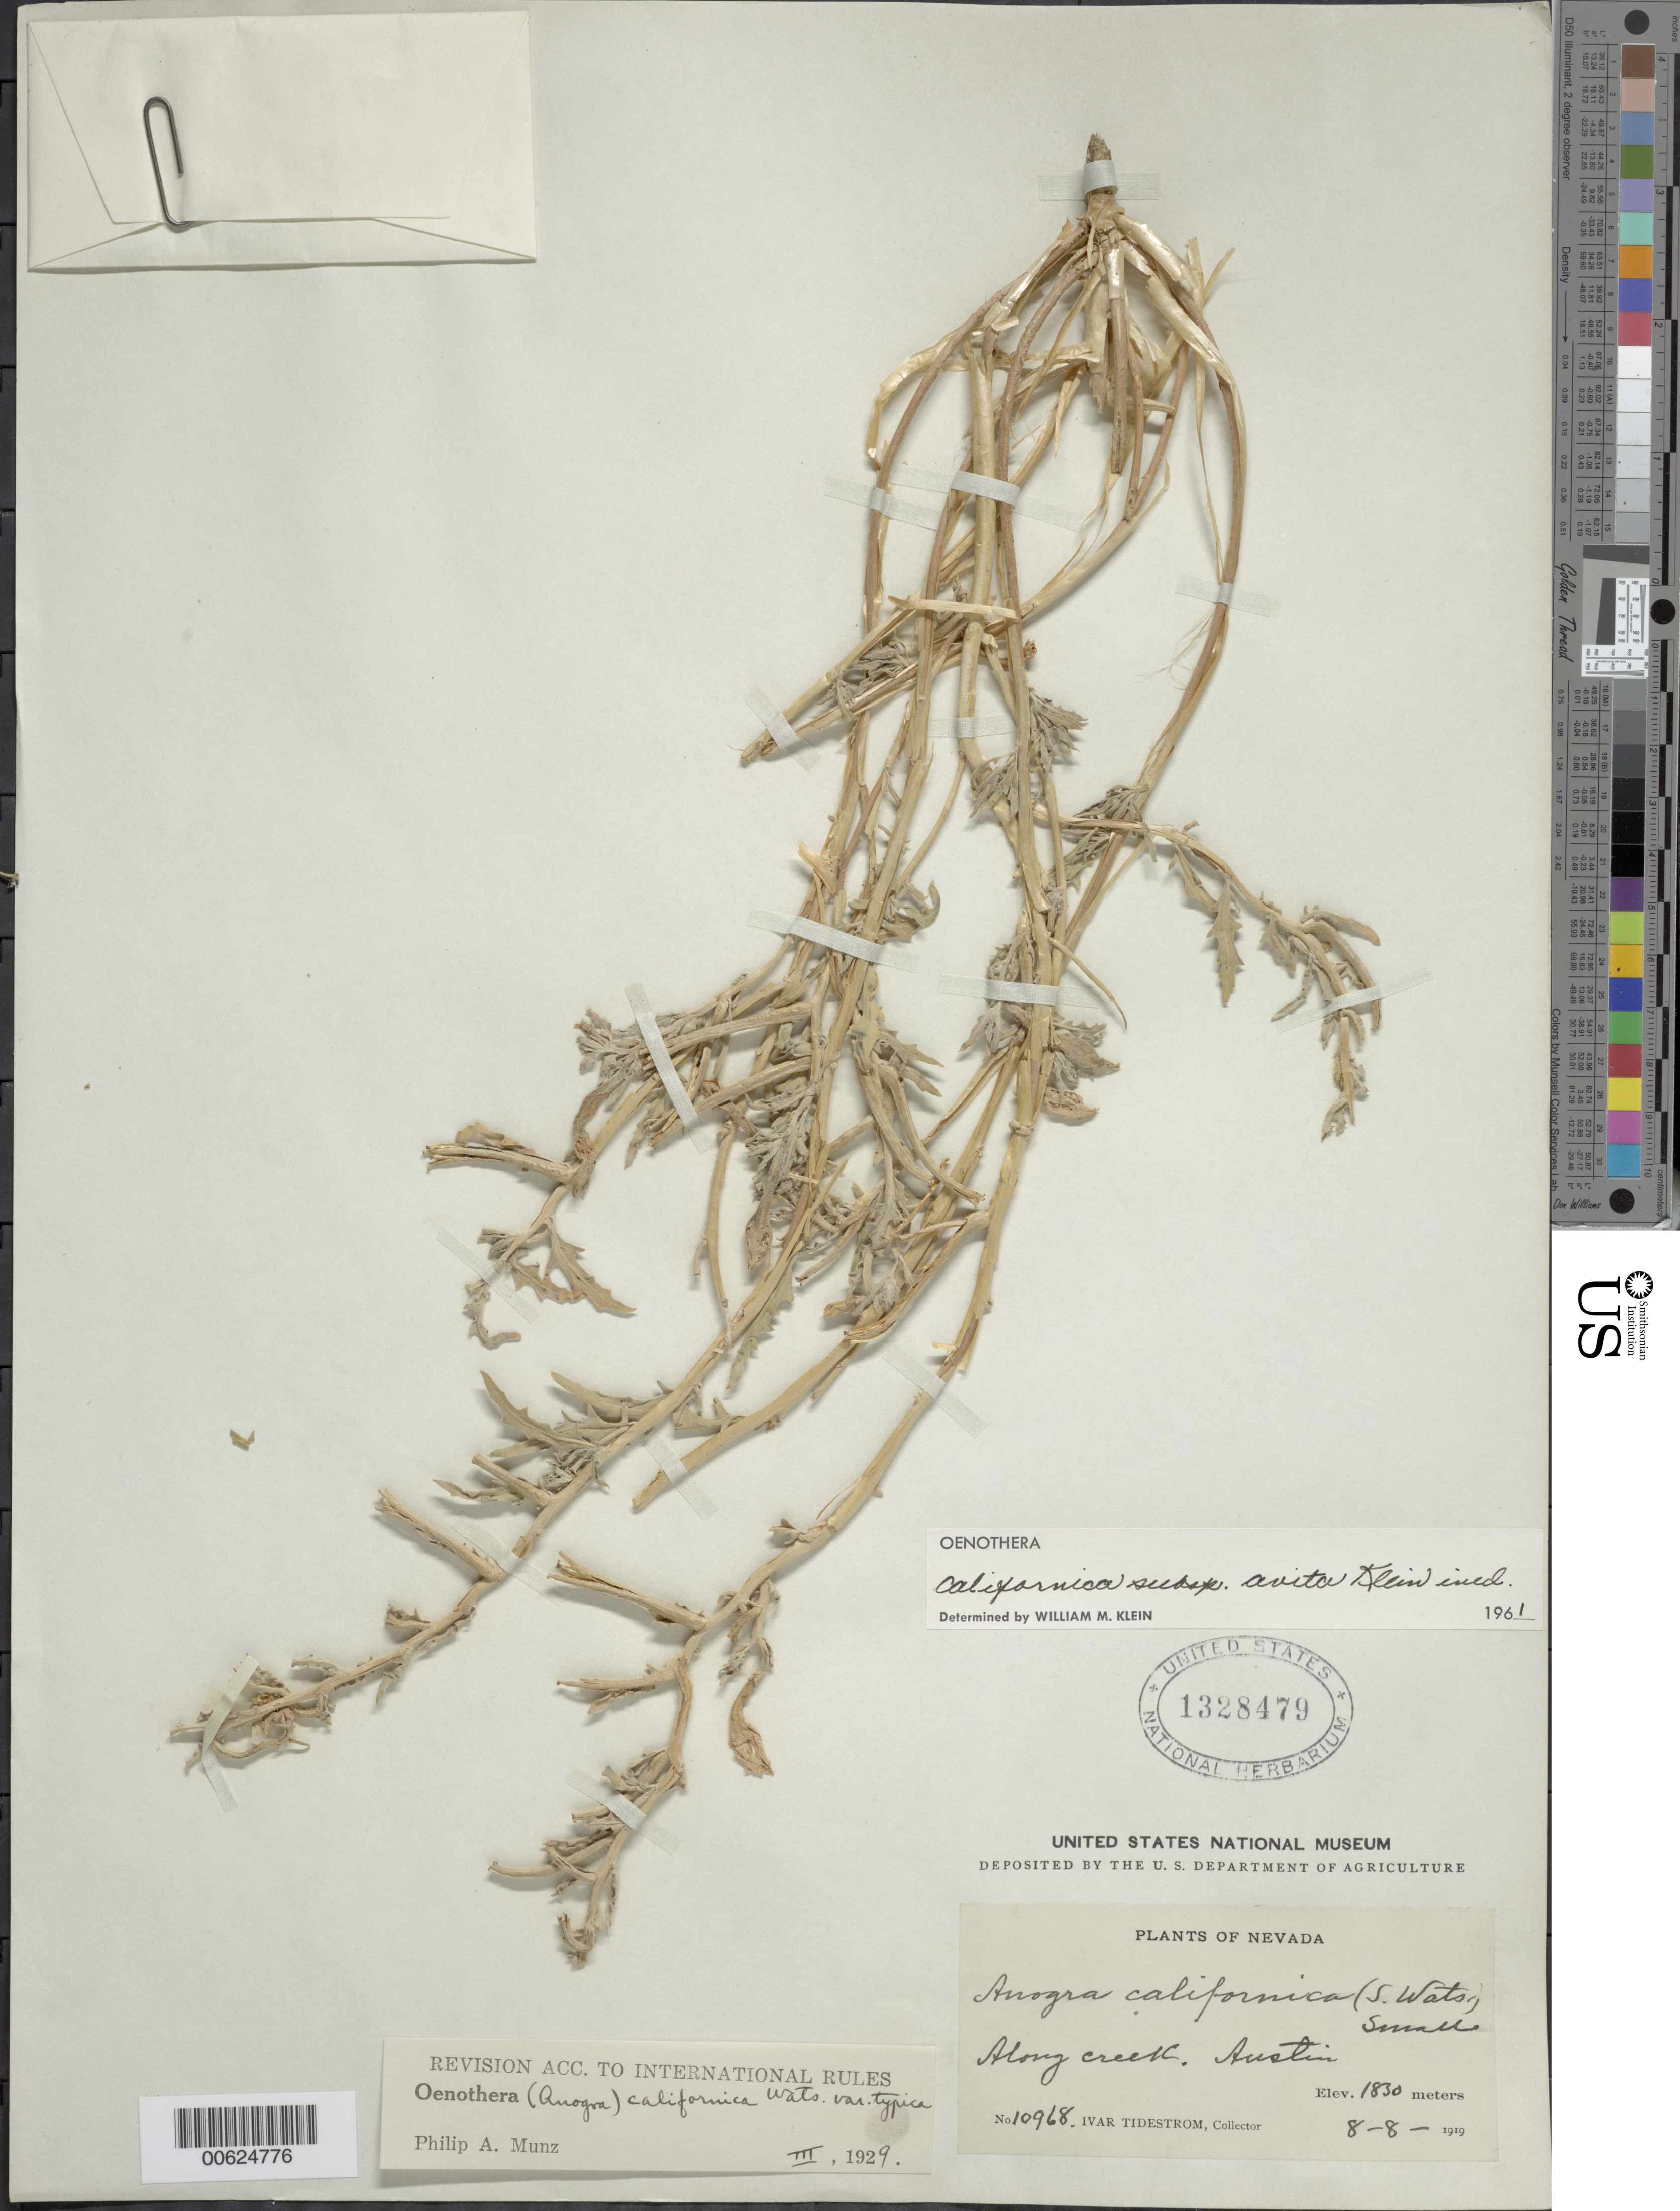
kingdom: Plantae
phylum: Tracheophyta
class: Magnoliopsida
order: Myrtales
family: Onagraceae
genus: Oenothera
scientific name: Oenothera avita subsp. avita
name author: (W.M. Klein) W.M. Klein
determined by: Wagner, W. L., (BOT), Smithsonian Institution - National Museum of Natural History (UNITED STATES)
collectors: I. F. Tidestrom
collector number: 10968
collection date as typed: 08 Aug 1919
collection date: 1919-08-08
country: United States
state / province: Nevada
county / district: Lander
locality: Austin, along creek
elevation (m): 1830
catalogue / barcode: US 1328479